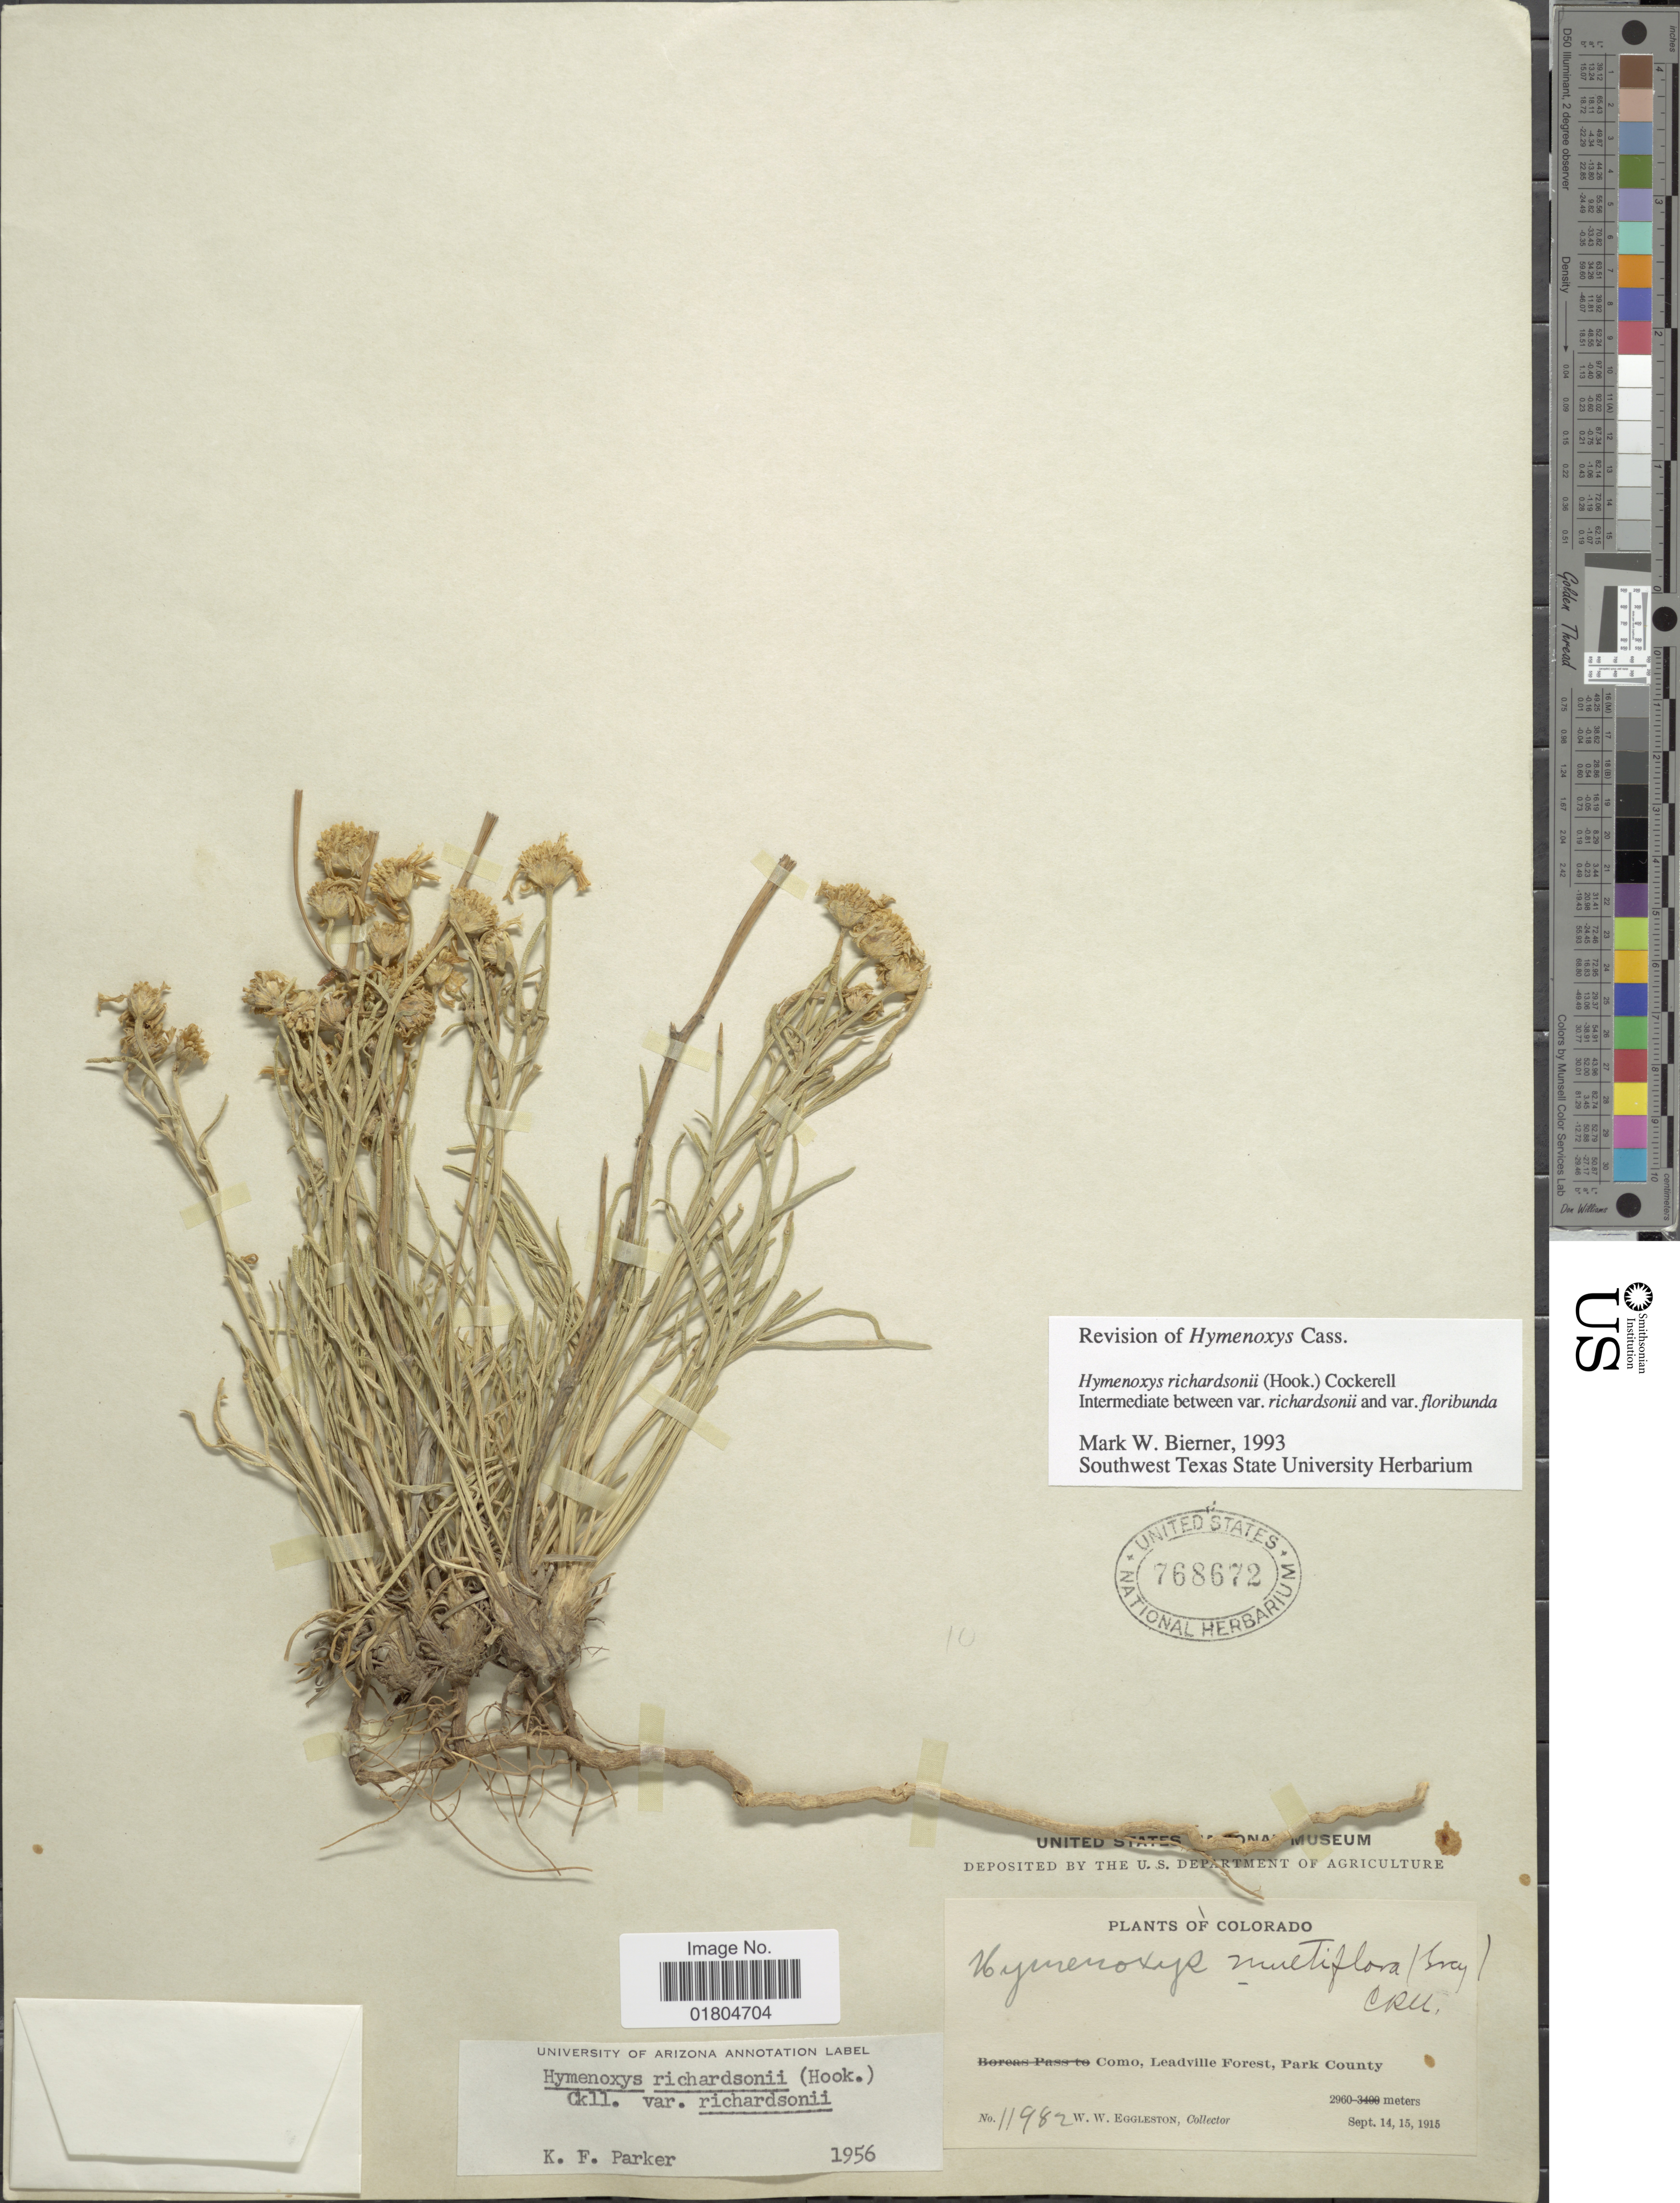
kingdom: Plantae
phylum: Tracheophyta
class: Magnoliopsida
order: Asterales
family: Asteraceae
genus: Hymenoxys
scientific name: Hymenoxys richardsonii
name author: (Hook.) Cockerell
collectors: W. W. Eggleston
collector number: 11982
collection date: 1915-09-14/1915-09-15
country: United States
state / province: Colorado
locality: Como, Leadville Forest, Park County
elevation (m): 2960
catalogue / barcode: US 768672